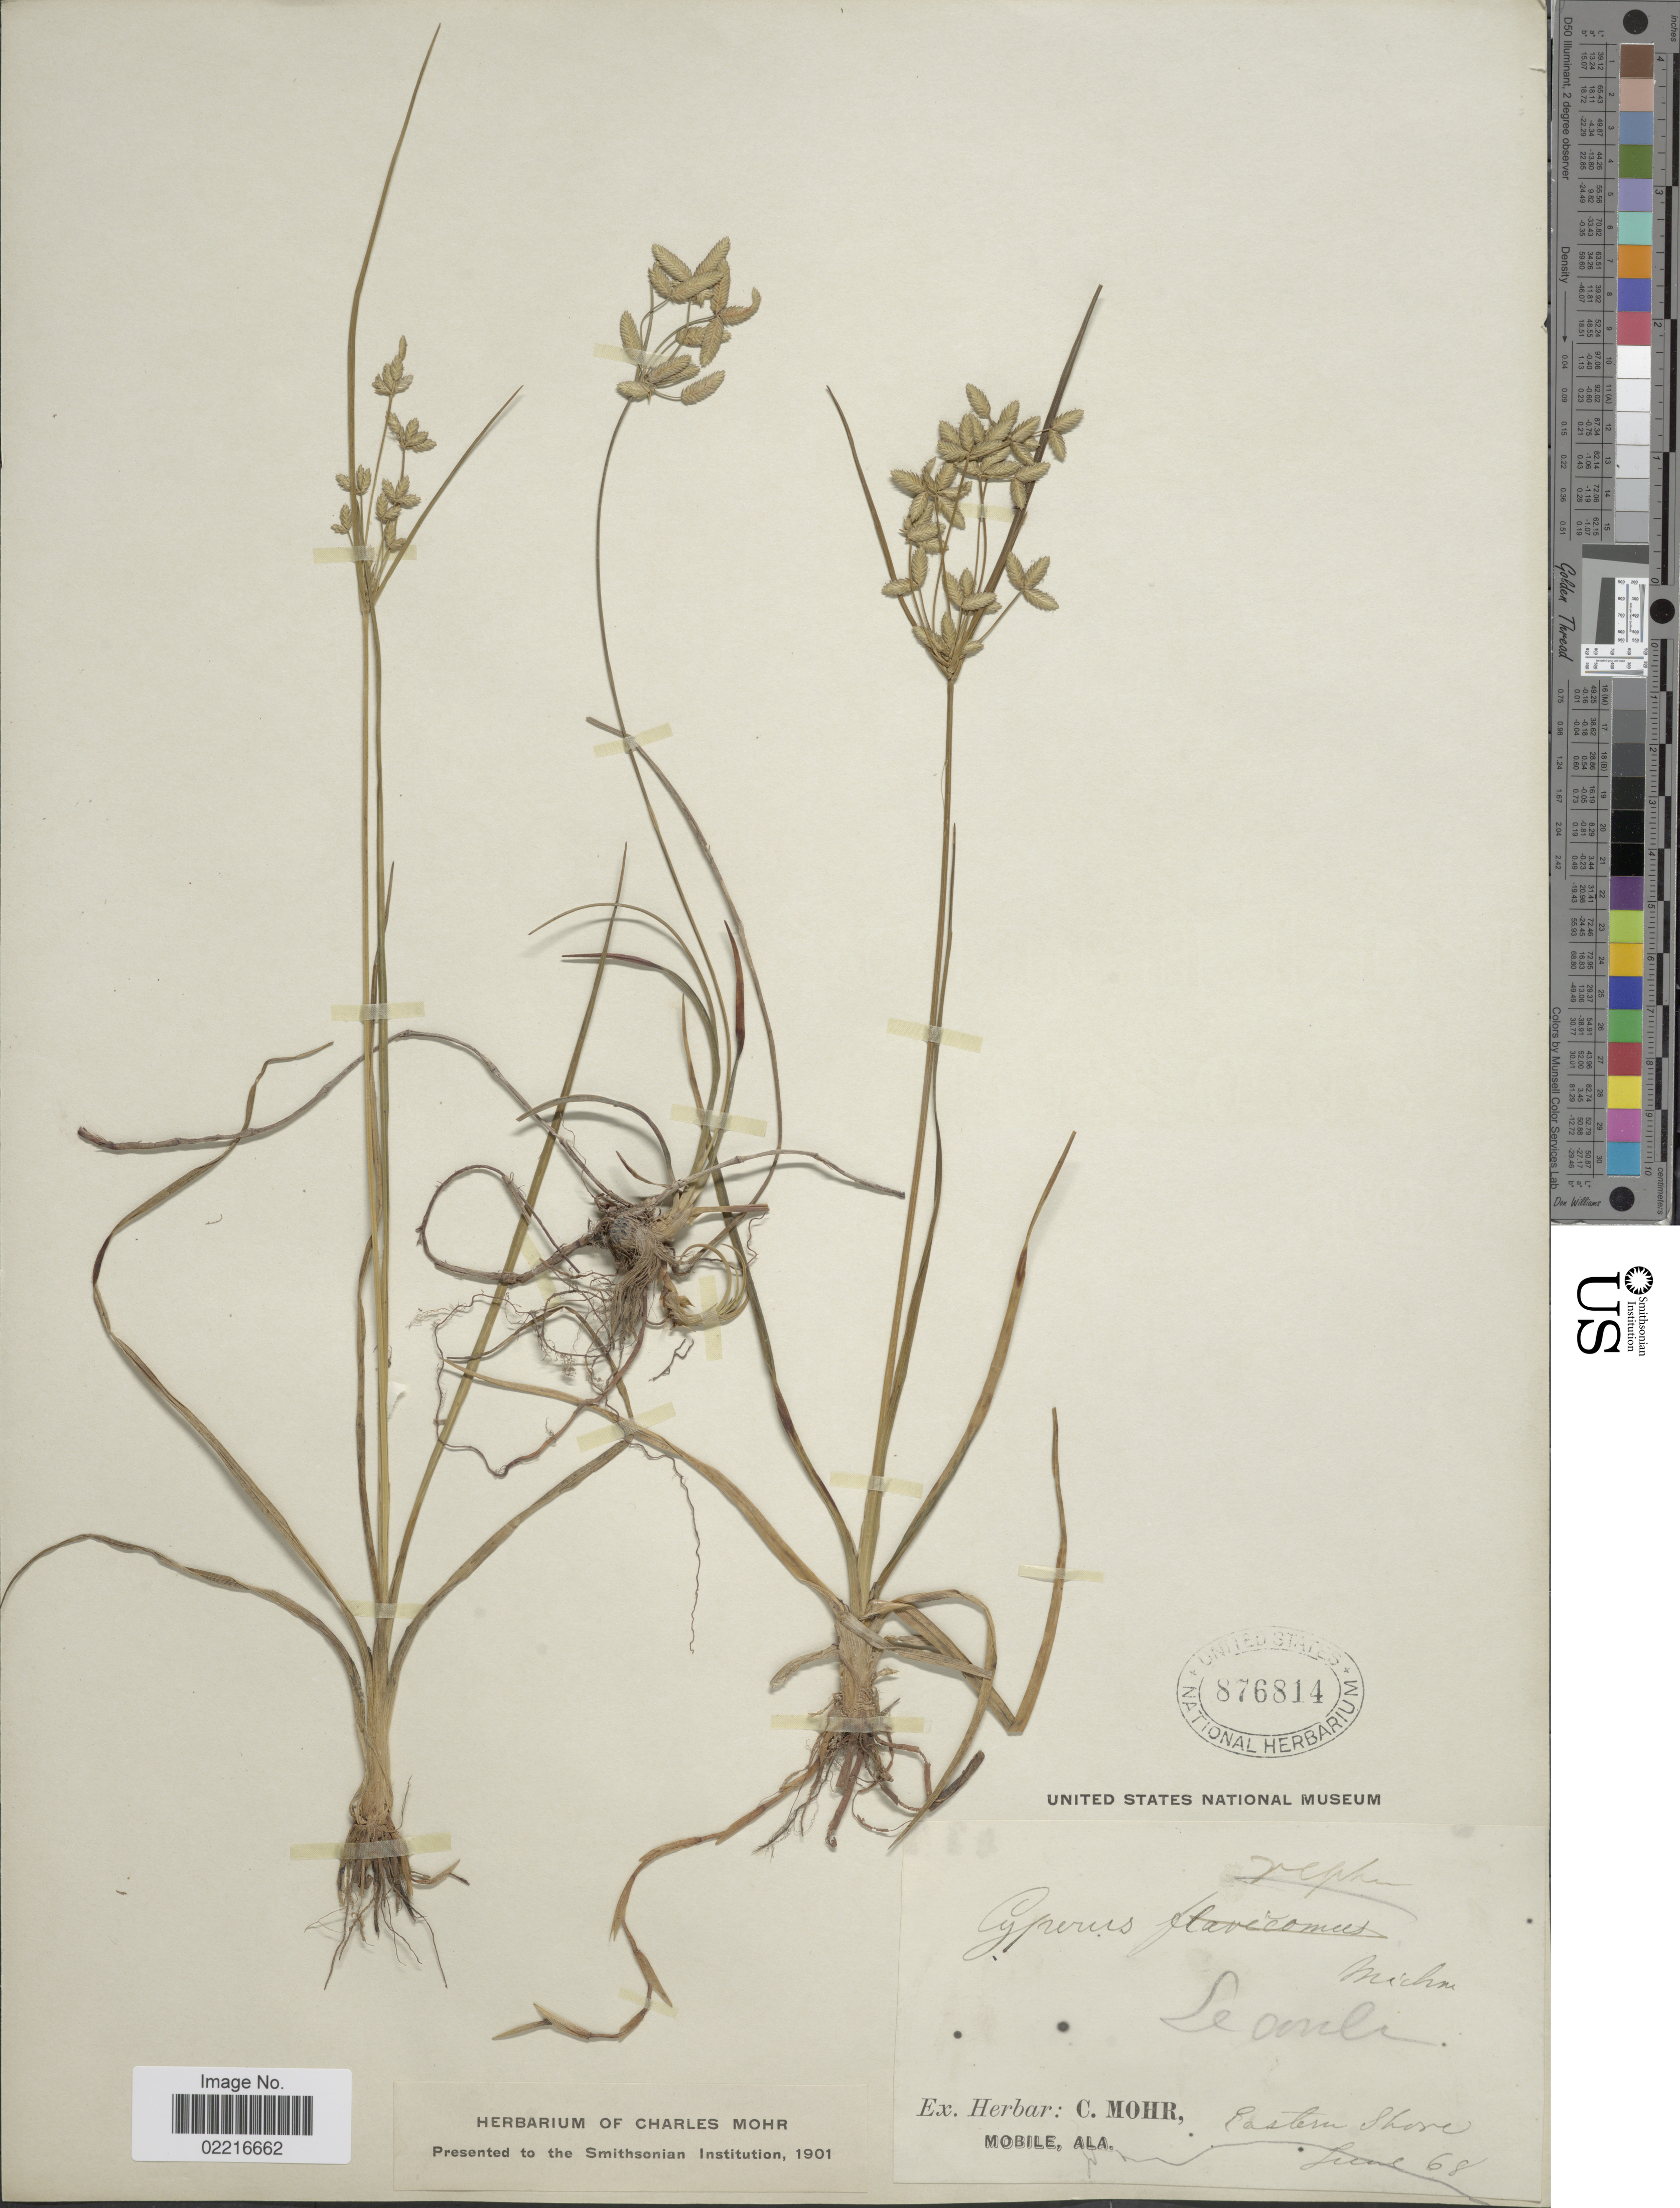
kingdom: Plantae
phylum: Tracheophyta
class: Liliopsida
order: Poales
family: Cyperaceae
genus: Cyperus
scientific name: Cyperus lecontei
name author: Torr. ex Steud.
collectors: ex herb. C. Mohr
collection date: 1868-06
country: United States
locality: Eastern Shore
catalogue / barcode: US 876814